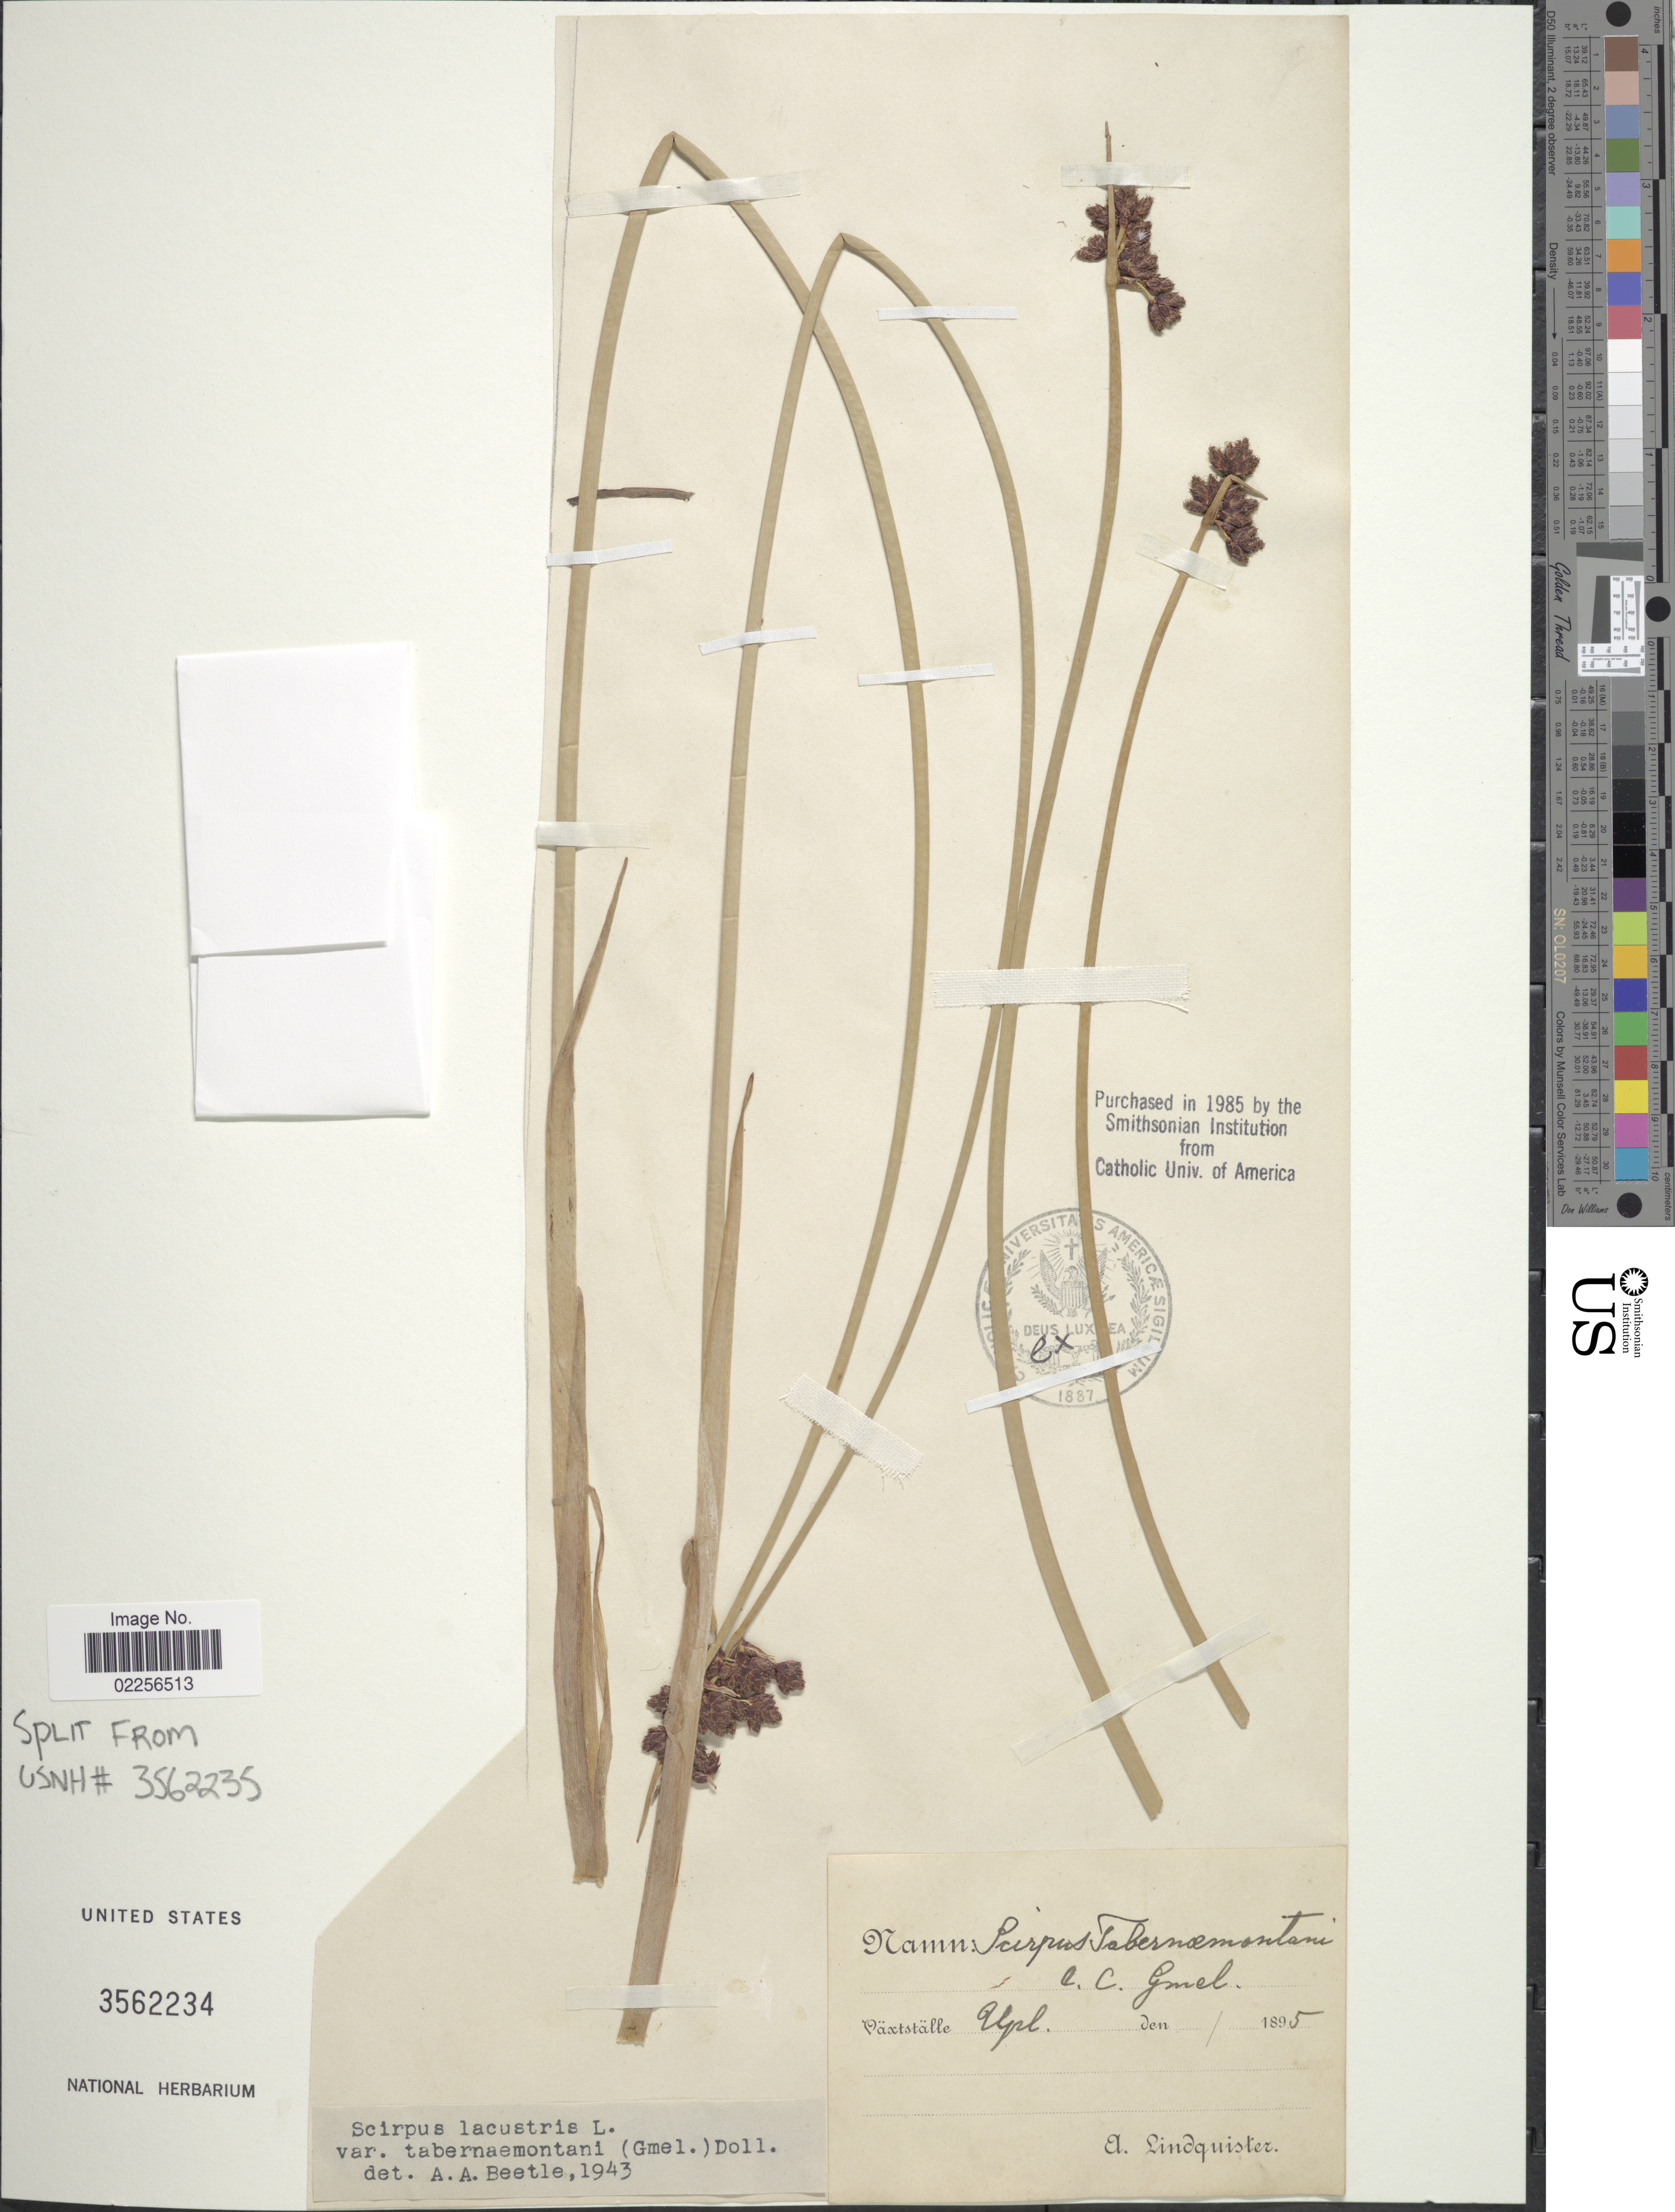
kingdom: Plantae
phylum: Tracheophyta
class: Liliopsida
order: Poales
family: Cyperaceae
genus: Schoenoplectus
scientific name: Schoenoplectus tabernaemontani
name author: (C.C. Gmel.) Palla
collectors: A. Lindquister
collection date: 1895-04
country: Sweden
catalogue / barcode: US 3562234